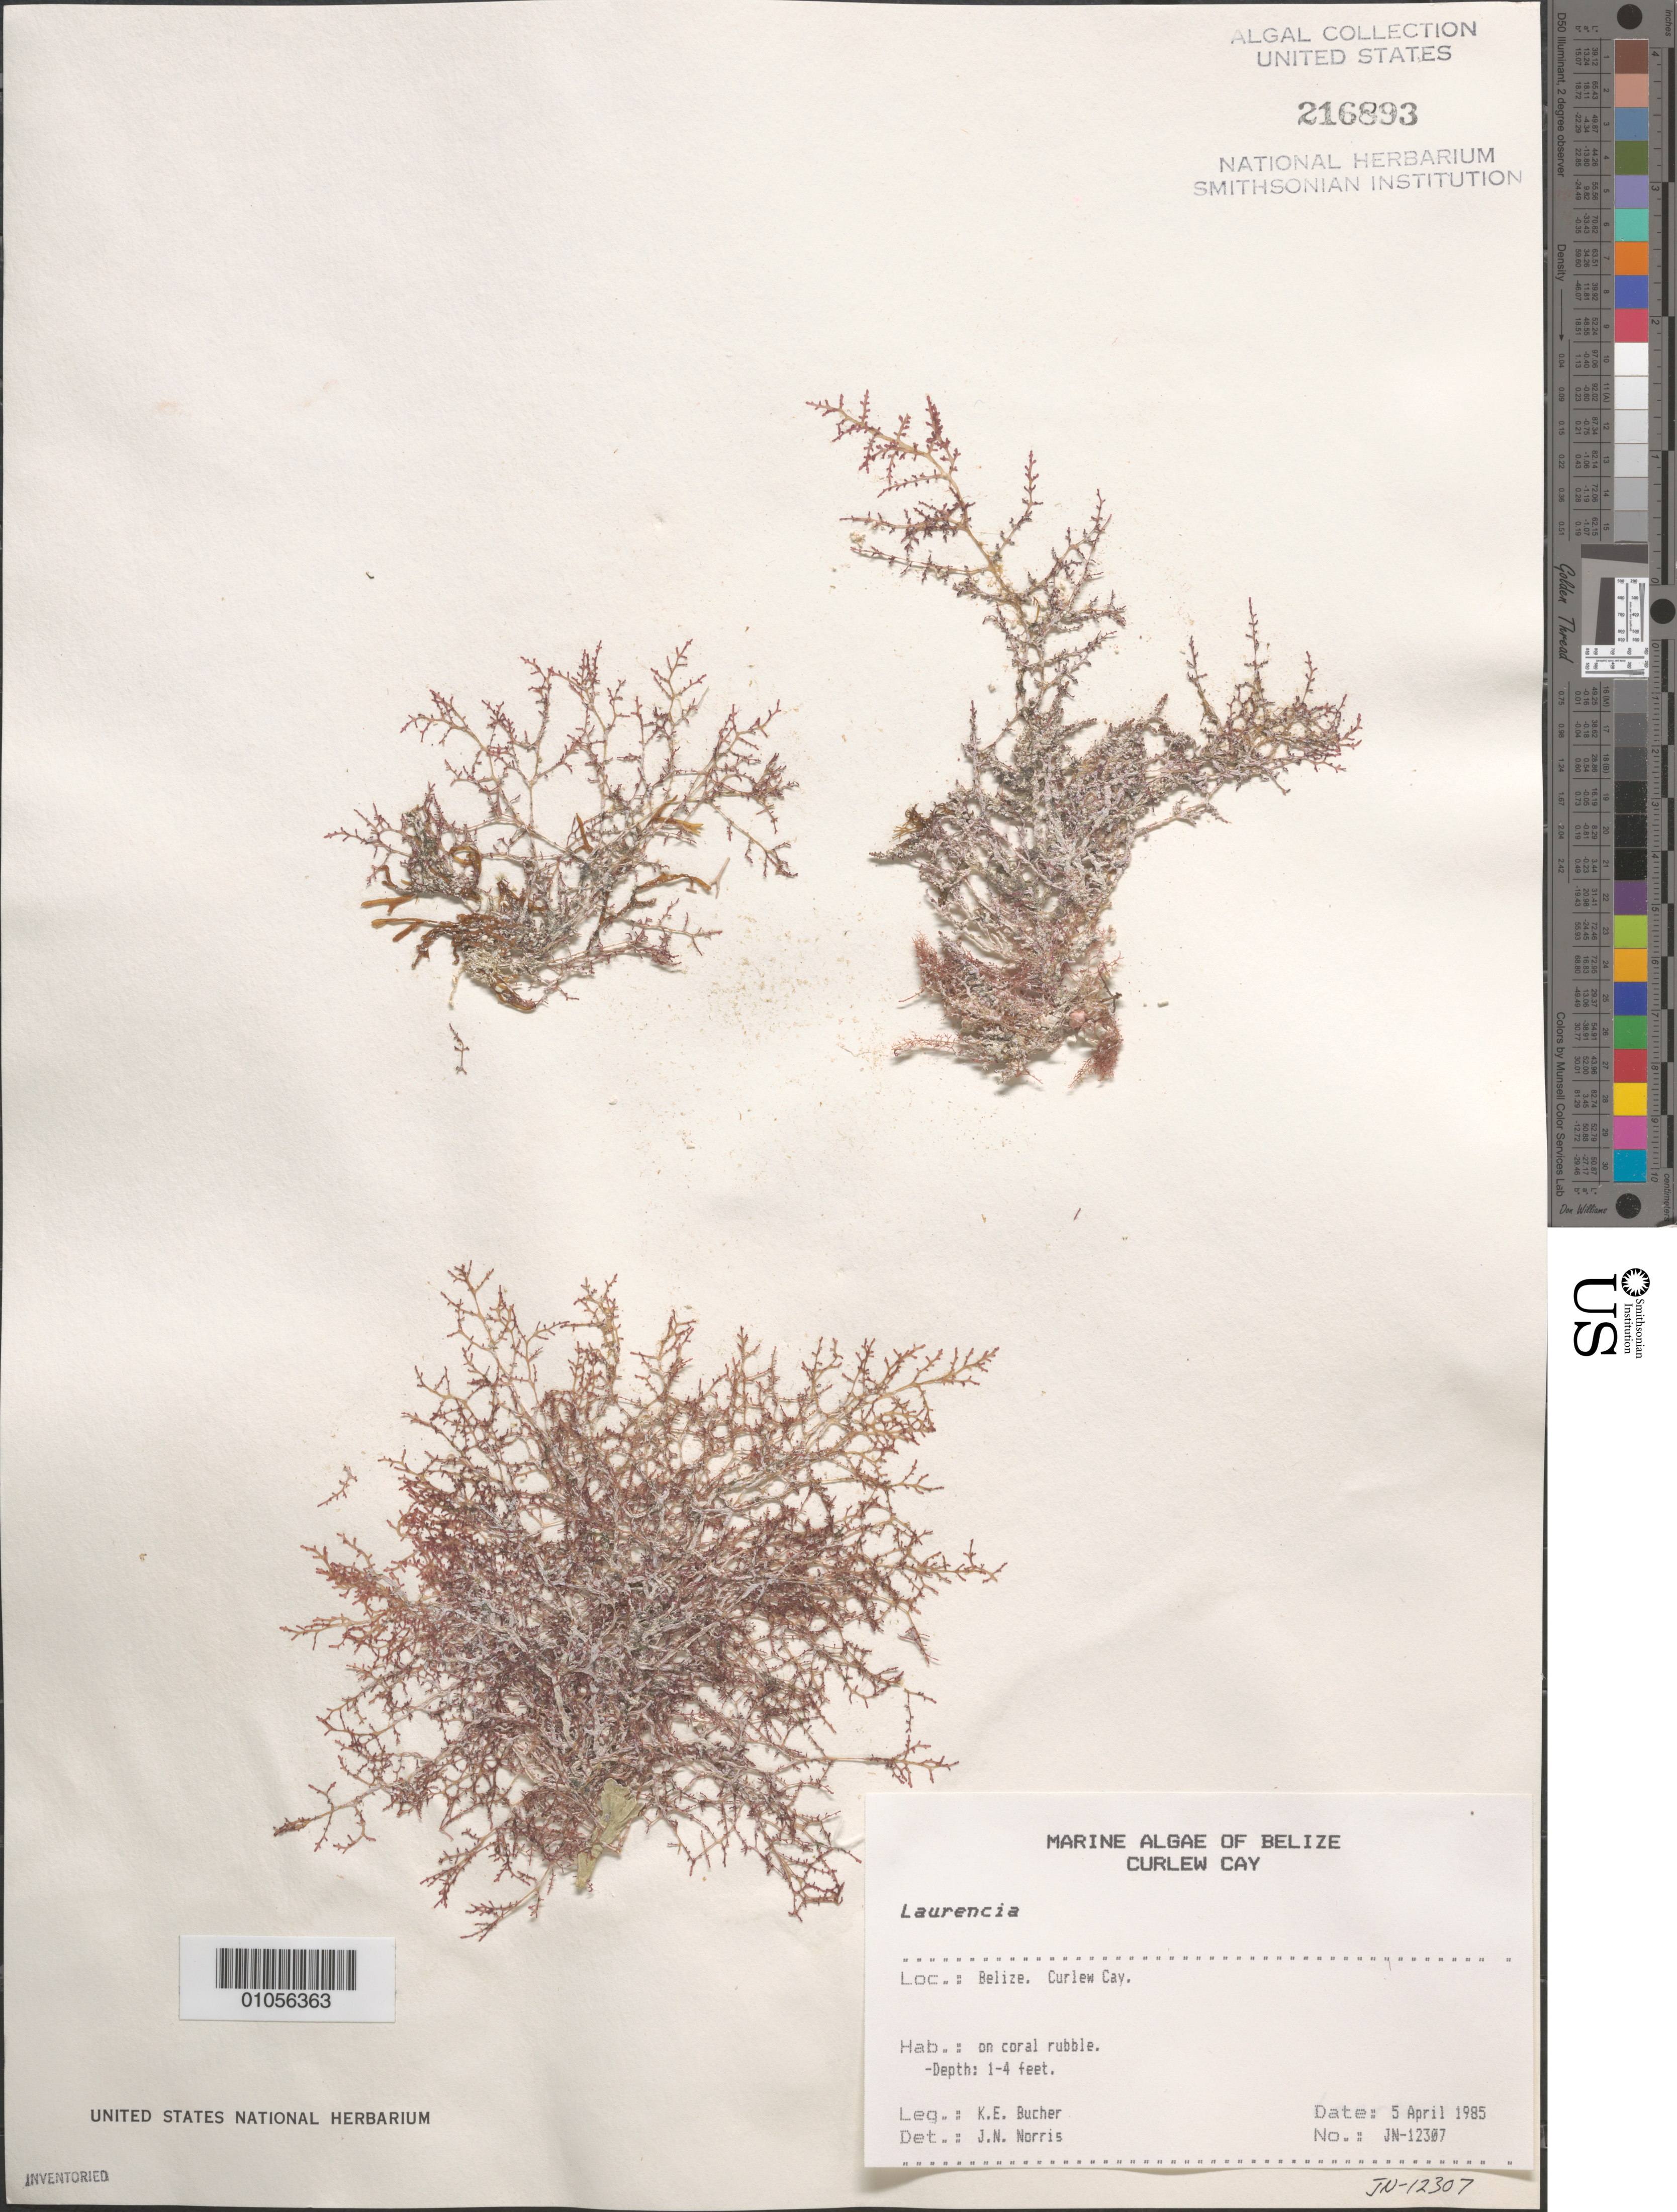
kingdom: Plantae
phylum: Rhodophyta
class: Florideophyceae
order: Ceramiales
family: Rhodomelaceae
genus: Laurencia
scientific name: Laurencia sp.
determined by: Norris, James N.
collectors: K. E. Bucher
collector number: JN-12307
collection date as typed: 05 Apr 1985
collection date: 1985-04-05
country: Belize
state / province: Stann Creek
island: Curlew Cay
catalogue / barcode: US 216893